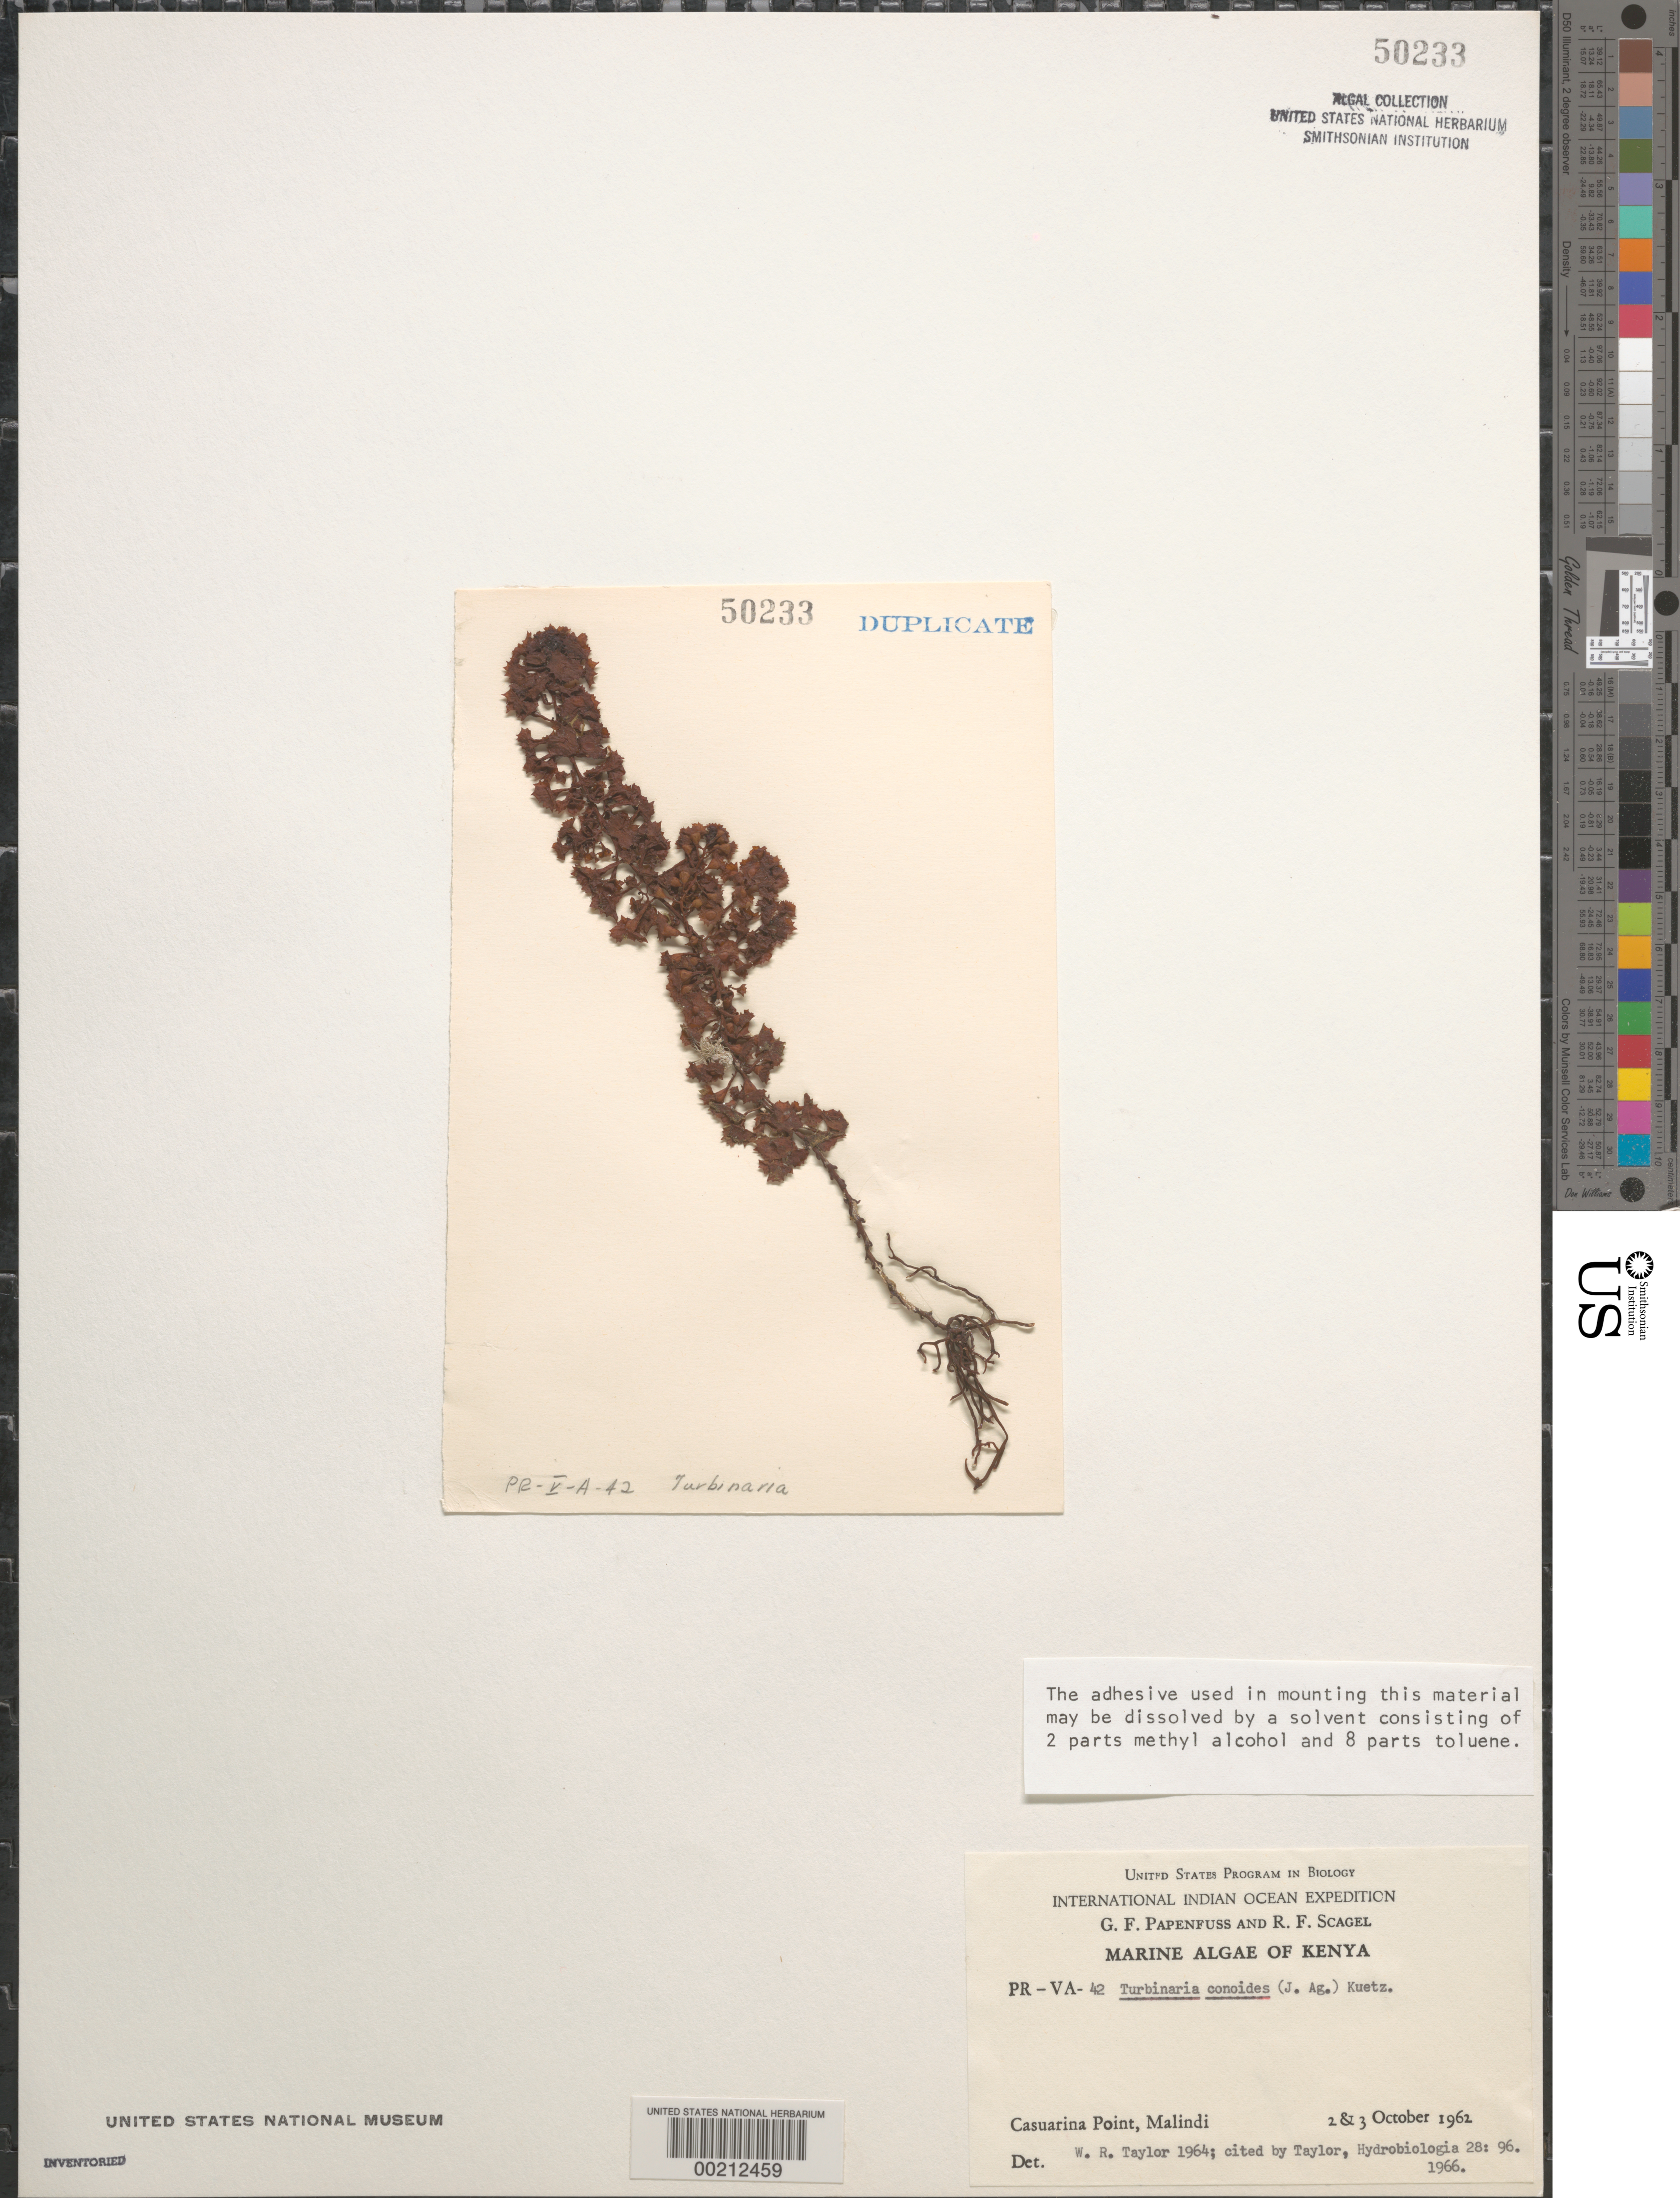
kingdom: Chromista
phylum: Ochrophyta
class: Phaeophyceae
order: Fucales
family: Sargassaceae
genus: Turbinaria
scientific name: Turbinaria conoides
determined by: Taylor, William R.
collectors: G. Papenfuss & R. F. Scagel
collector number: PR-VA-42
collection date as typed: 02 Oct 1962 and 03 Oct 1962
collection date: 1962-10-02,1962-10-03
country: Kenya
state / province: Kilifi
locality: Casuarina Point, Malindi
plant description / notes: International Indian Ocean Expedition, 1962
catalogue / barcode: US 50233